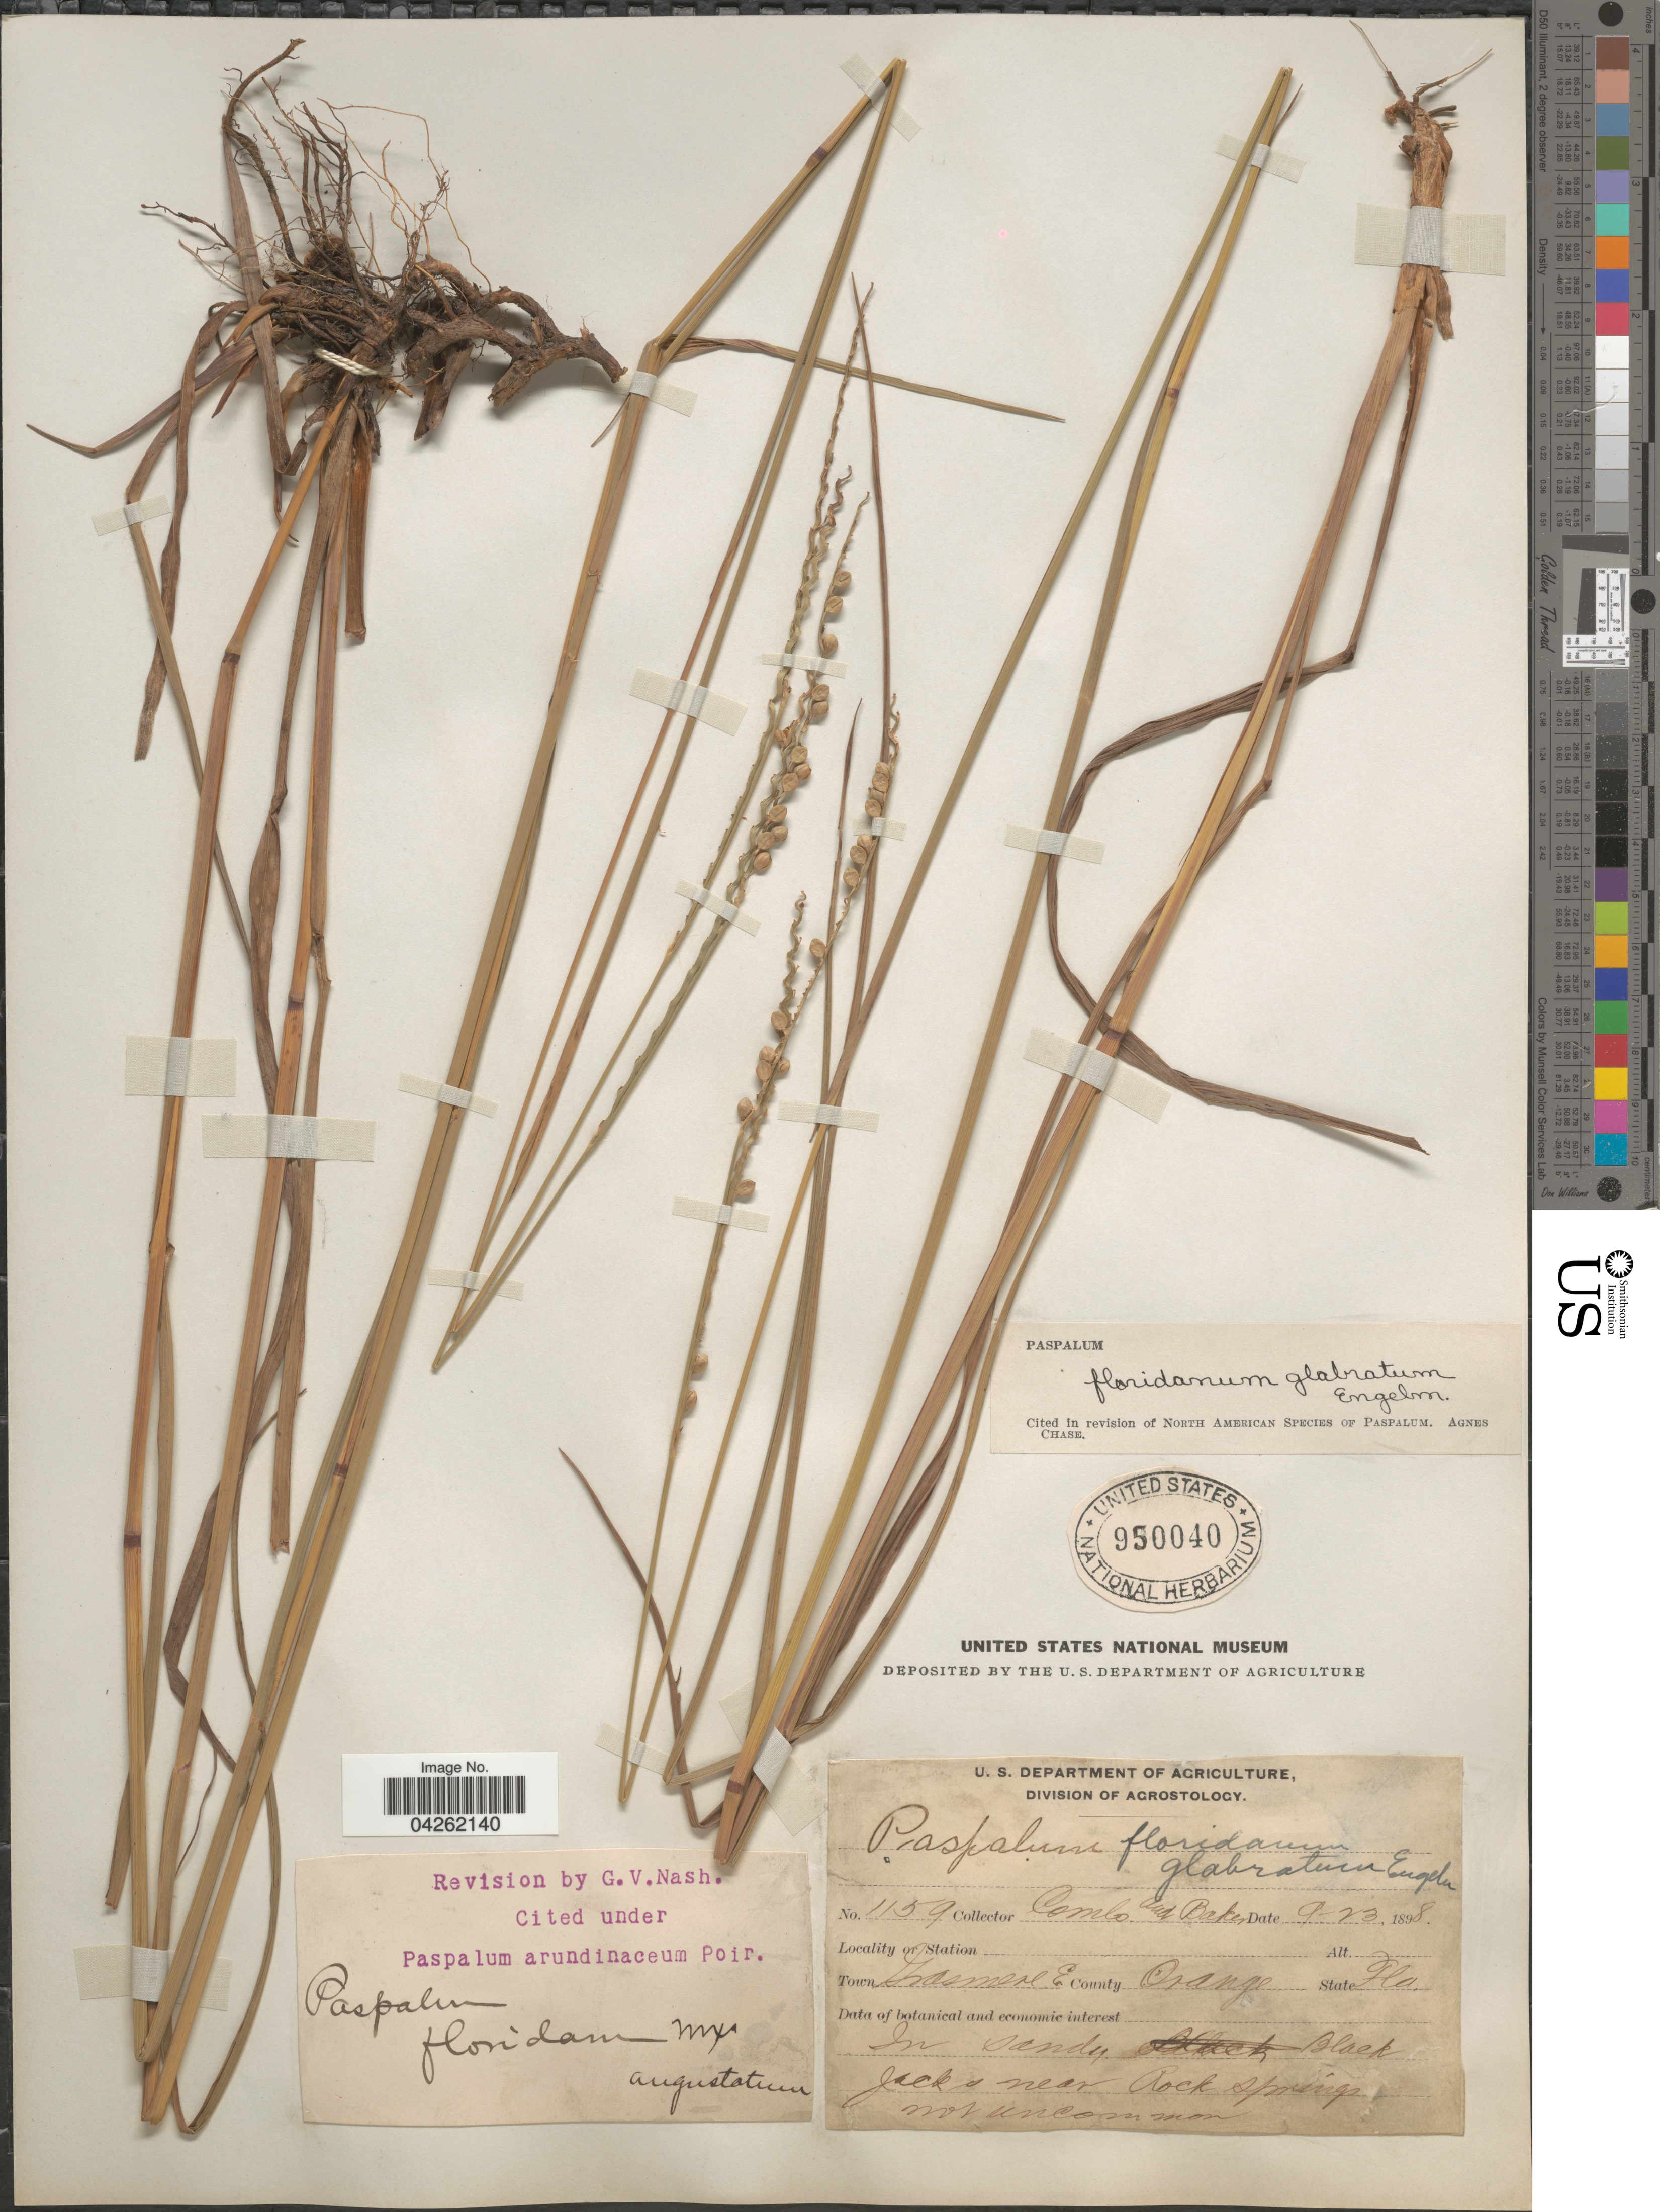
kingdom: Plantae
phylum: Tracheophyta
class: Liliopsida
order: Poales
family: Poaceae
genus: Paspalum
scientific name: Paspalum floridanum var. glabratum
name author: Engelm. ex Vasey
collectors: -. Combs & -- Baker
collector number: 1159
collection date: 1898-09-23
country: United States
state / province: Florida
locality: Town Grasmere E. County Orange. Black Jacks near Rock Springs.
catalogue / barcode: US 950040